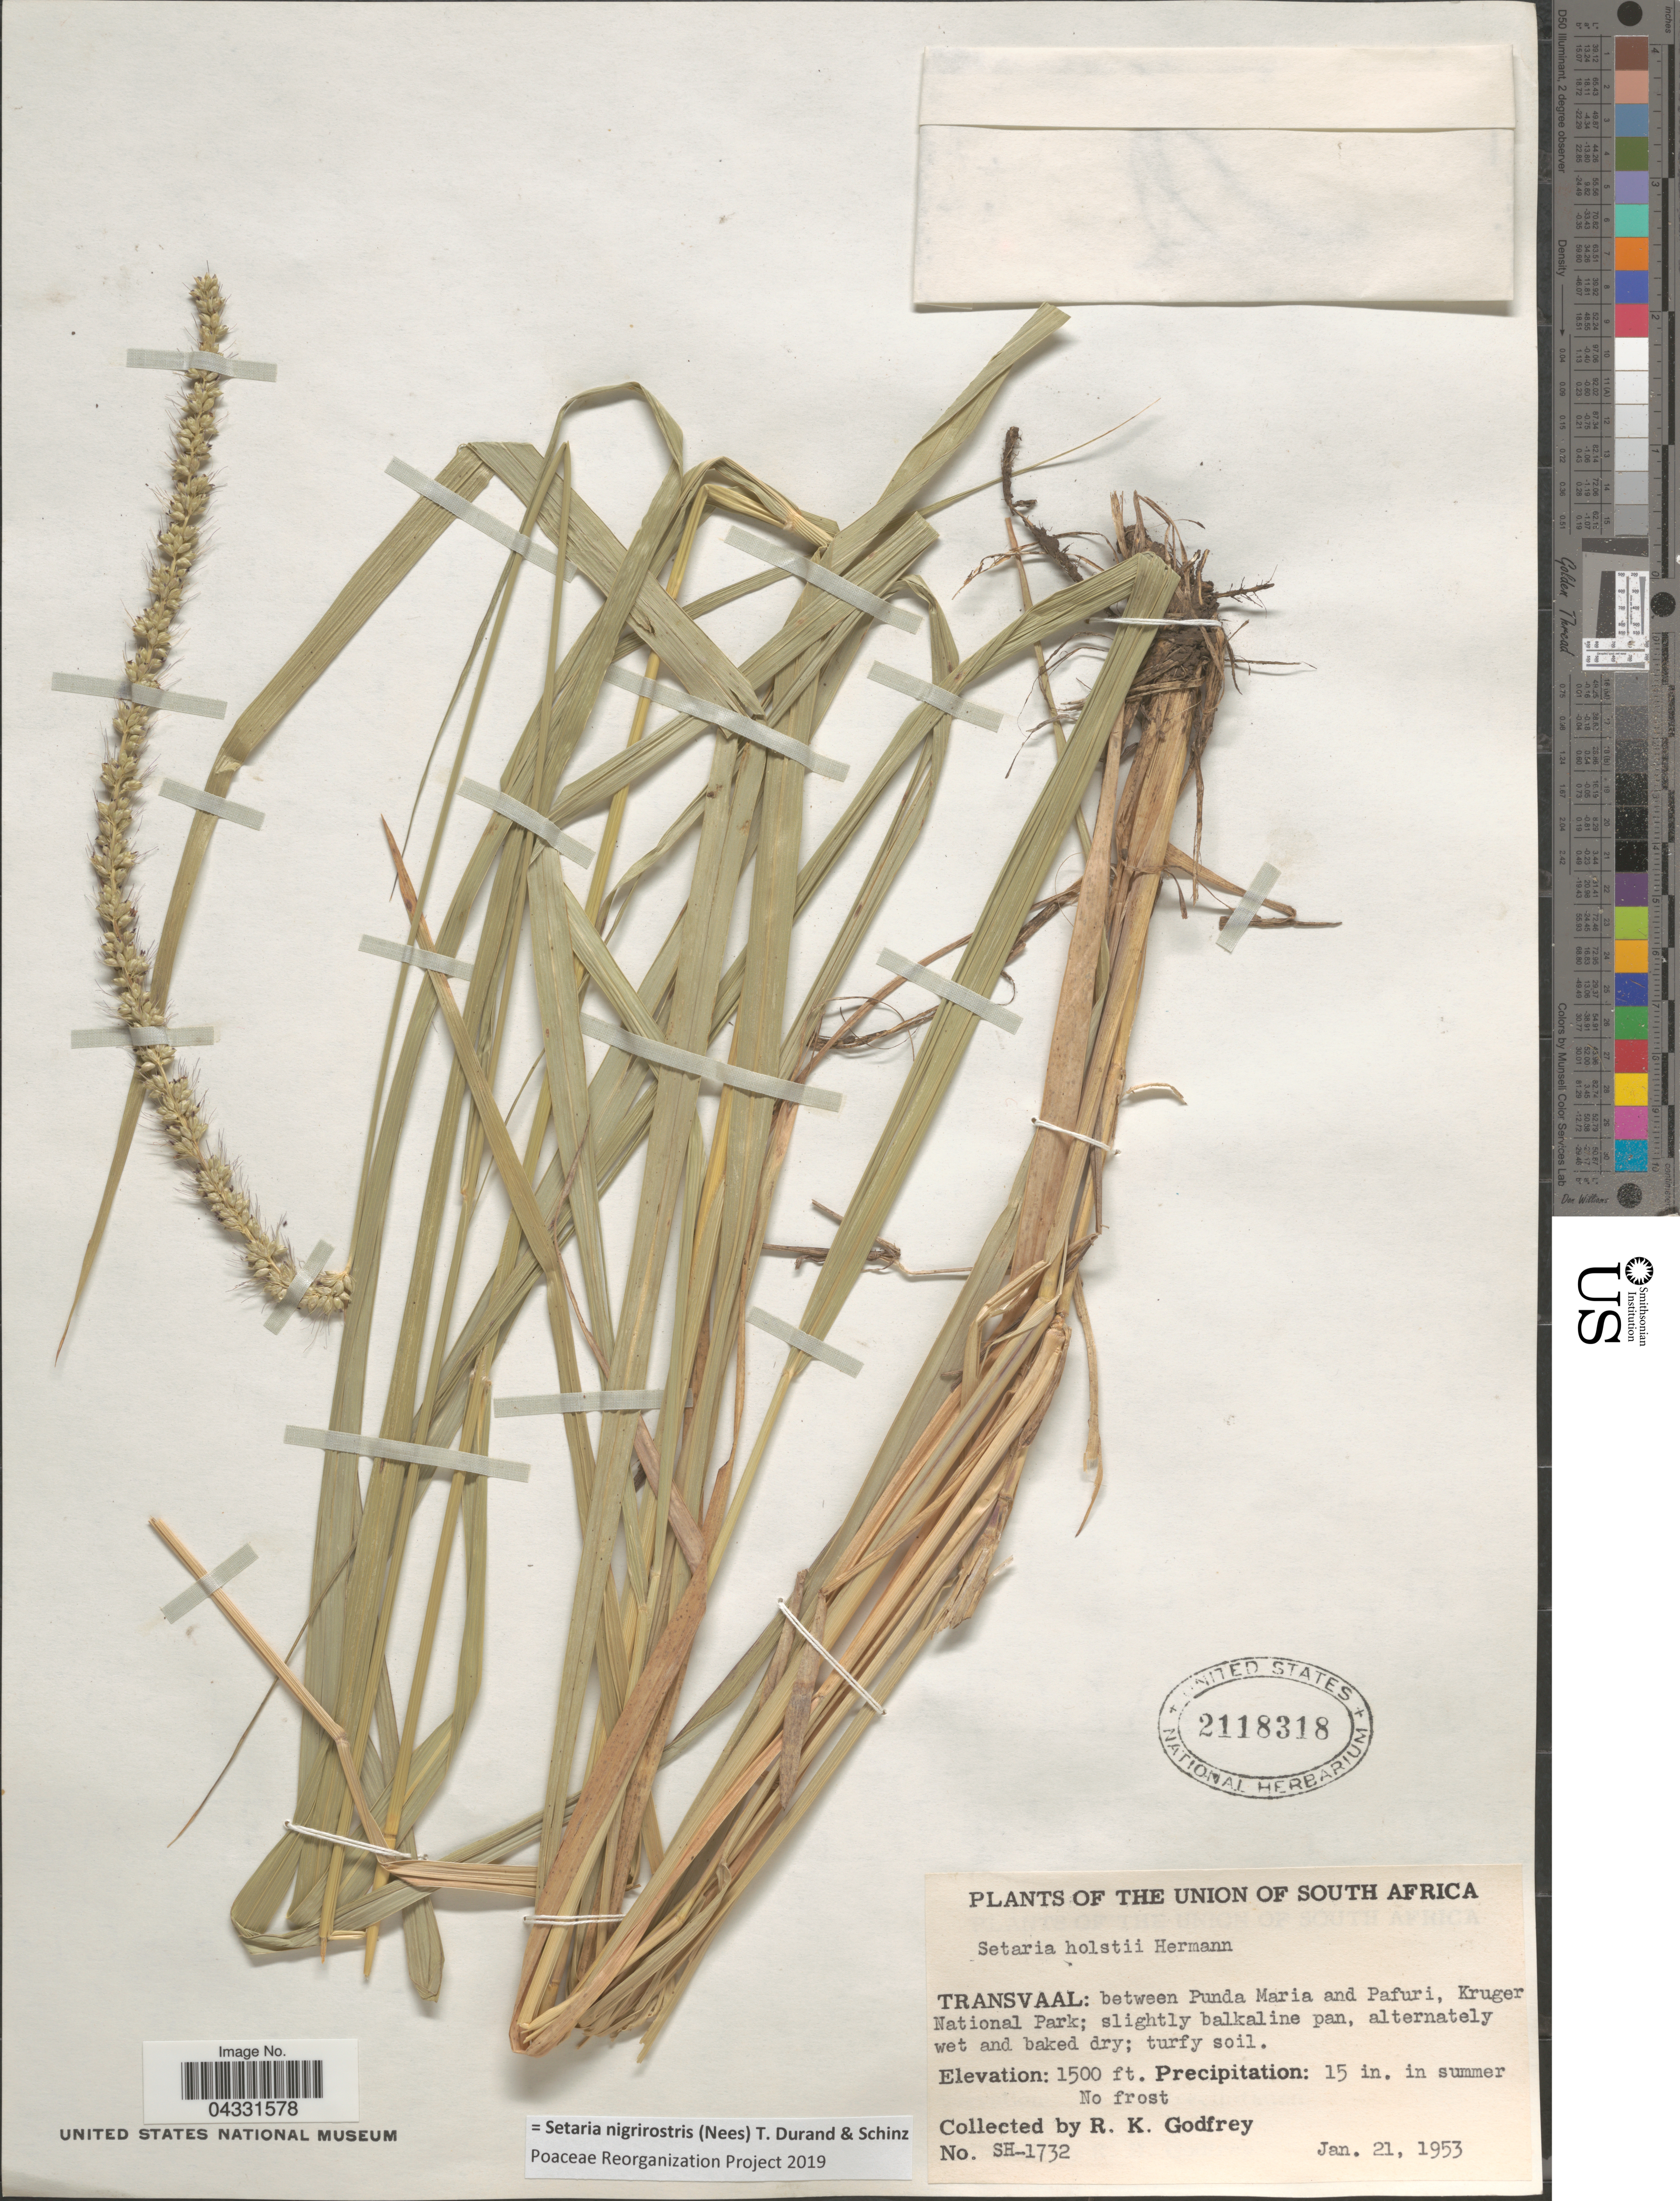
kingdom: Plantae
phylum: Tracheophyta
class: Liliopsida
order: Poales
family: Poaceae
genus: Setaria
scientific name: Setaria nigrirostris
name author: (Nees) Durand & Schinz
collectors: R. K. Godfrey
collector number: SH-1732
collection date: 1953-01-21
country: South Africa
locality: Union of South Africa. Transvaal: between Punda Maria and Pafuri, Kruger National Park.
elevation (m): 457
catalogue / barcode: US 2118318